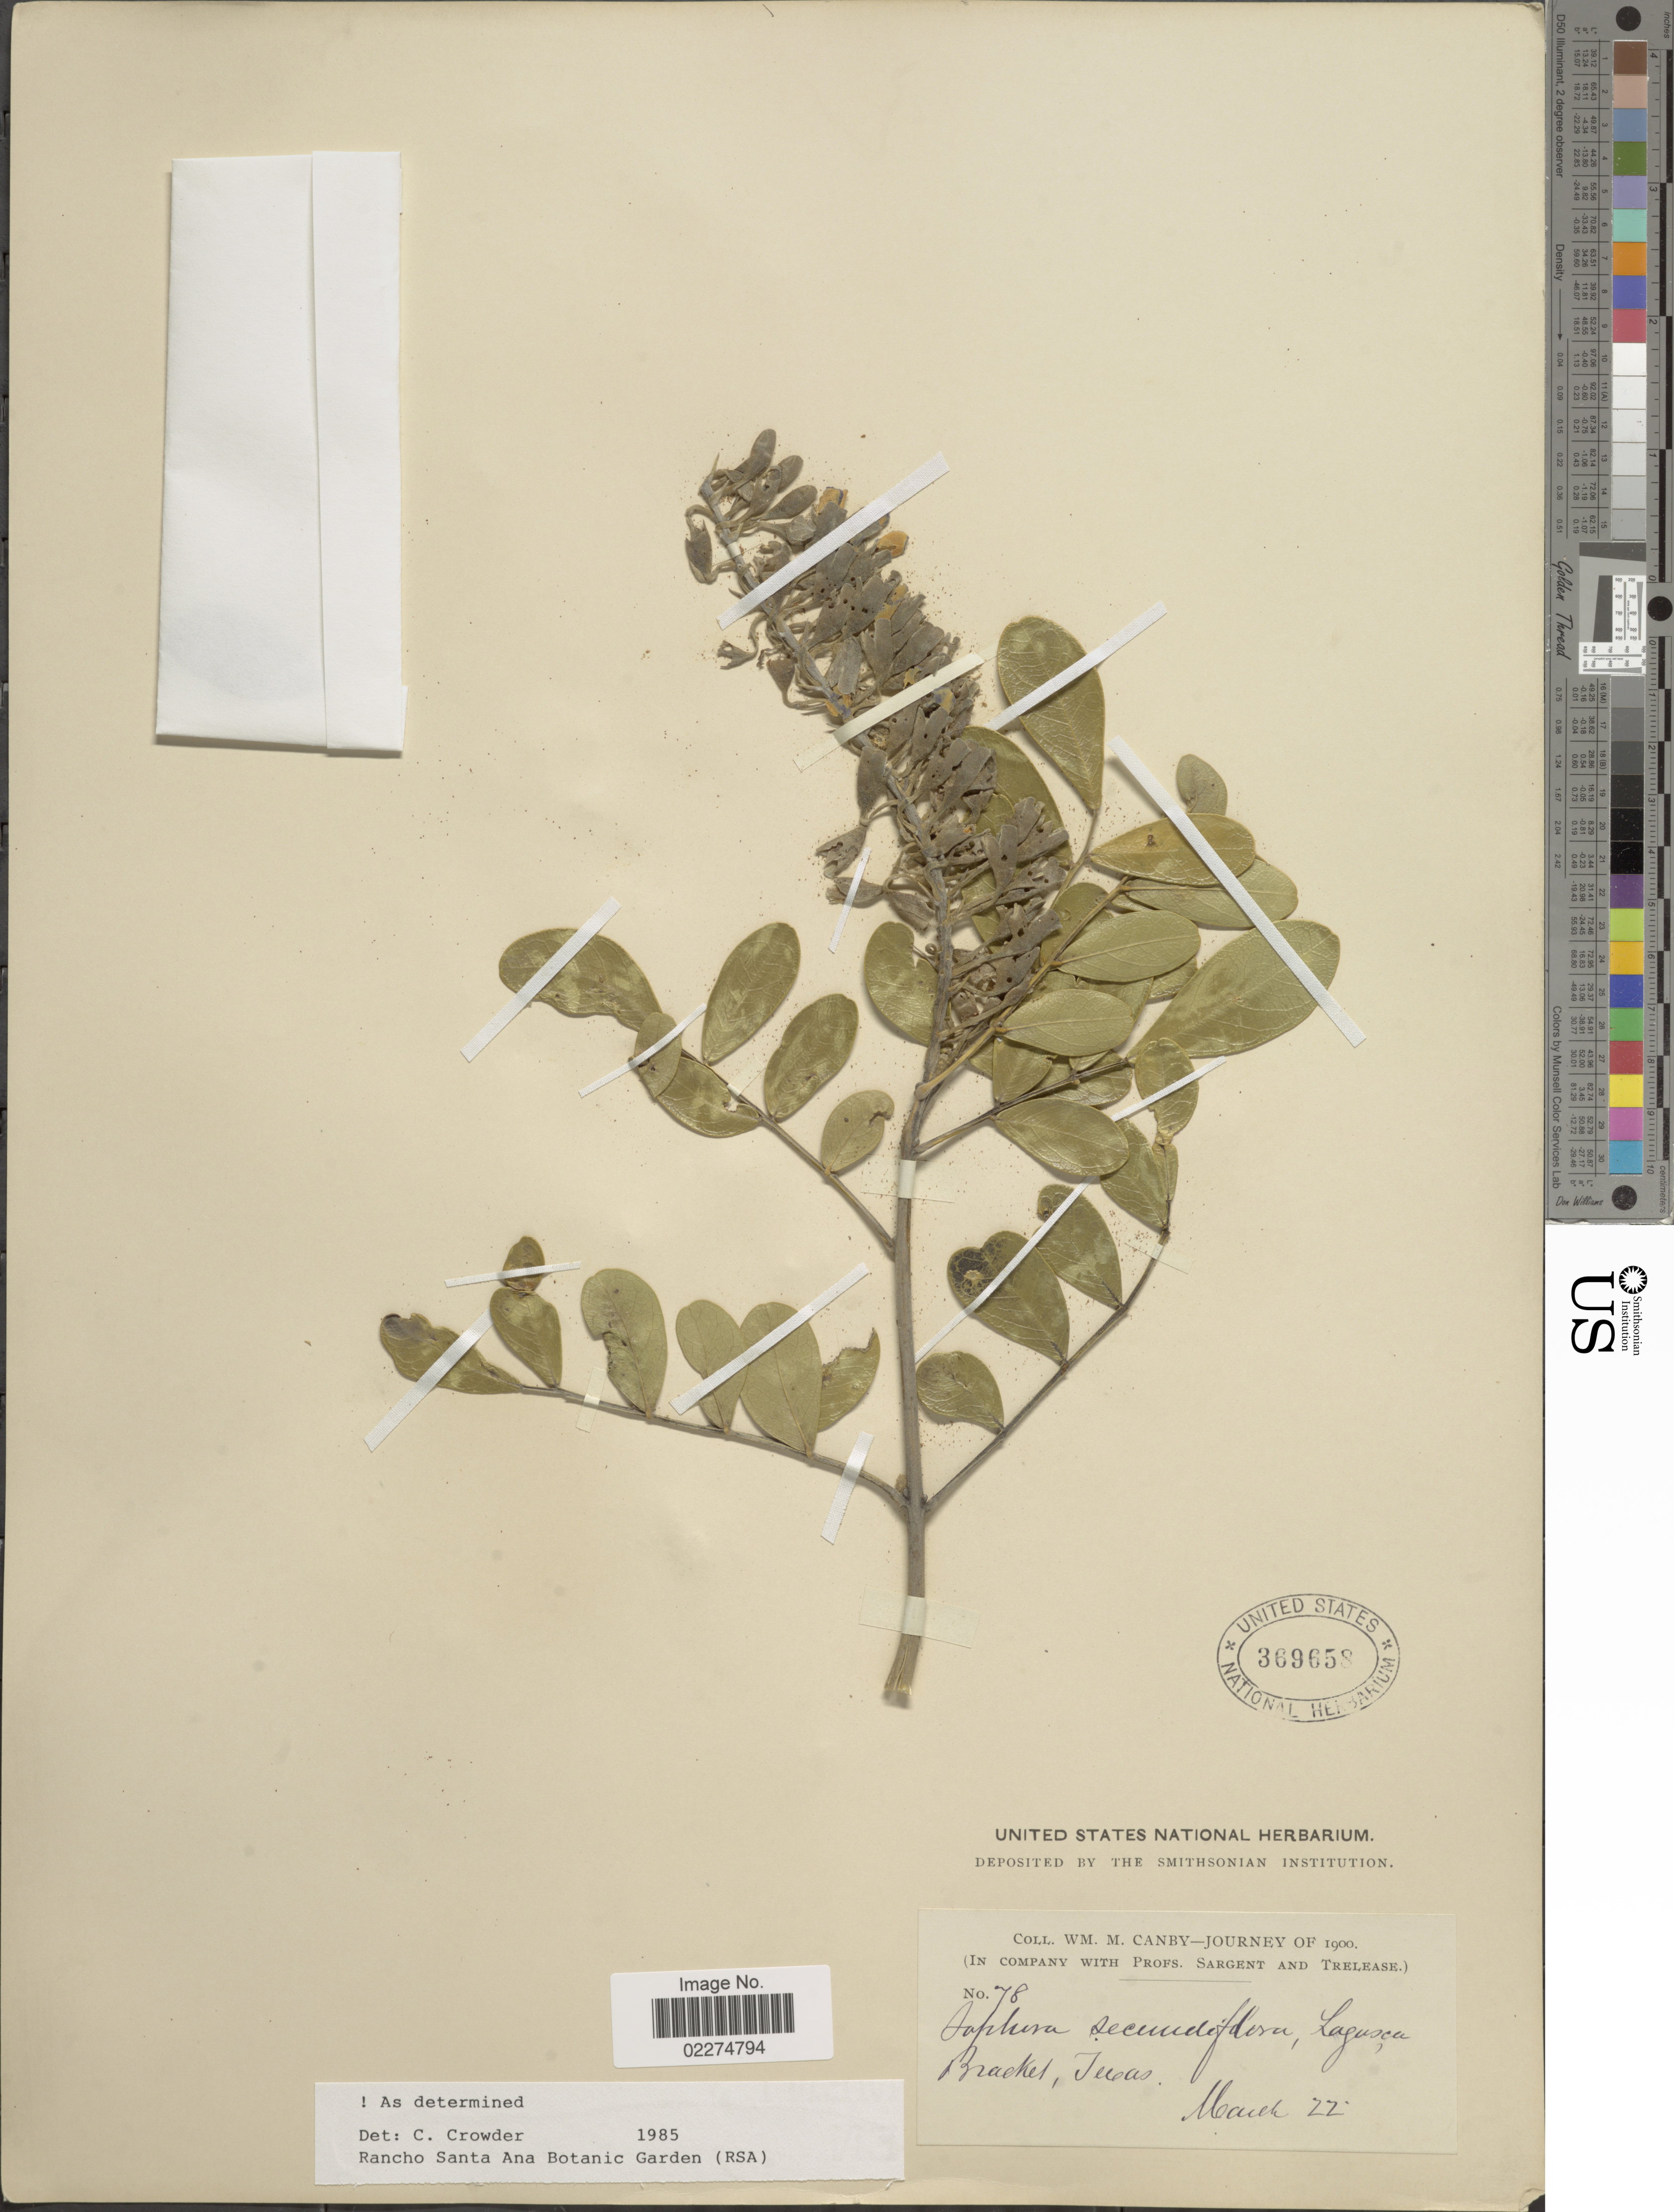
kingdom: Plantae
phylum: Tracheophyta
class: Magnoliopsida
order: Fabales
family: Fabaceae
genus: Dermatophyllum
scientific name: Dermatophyllum secundiflorum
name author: (Ortega) Gandhi & Reveal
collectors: W. M. Canby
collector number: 78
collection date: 1900-03-22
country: United States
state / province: Texas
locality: Barckel, Texas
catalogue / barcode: US 369658